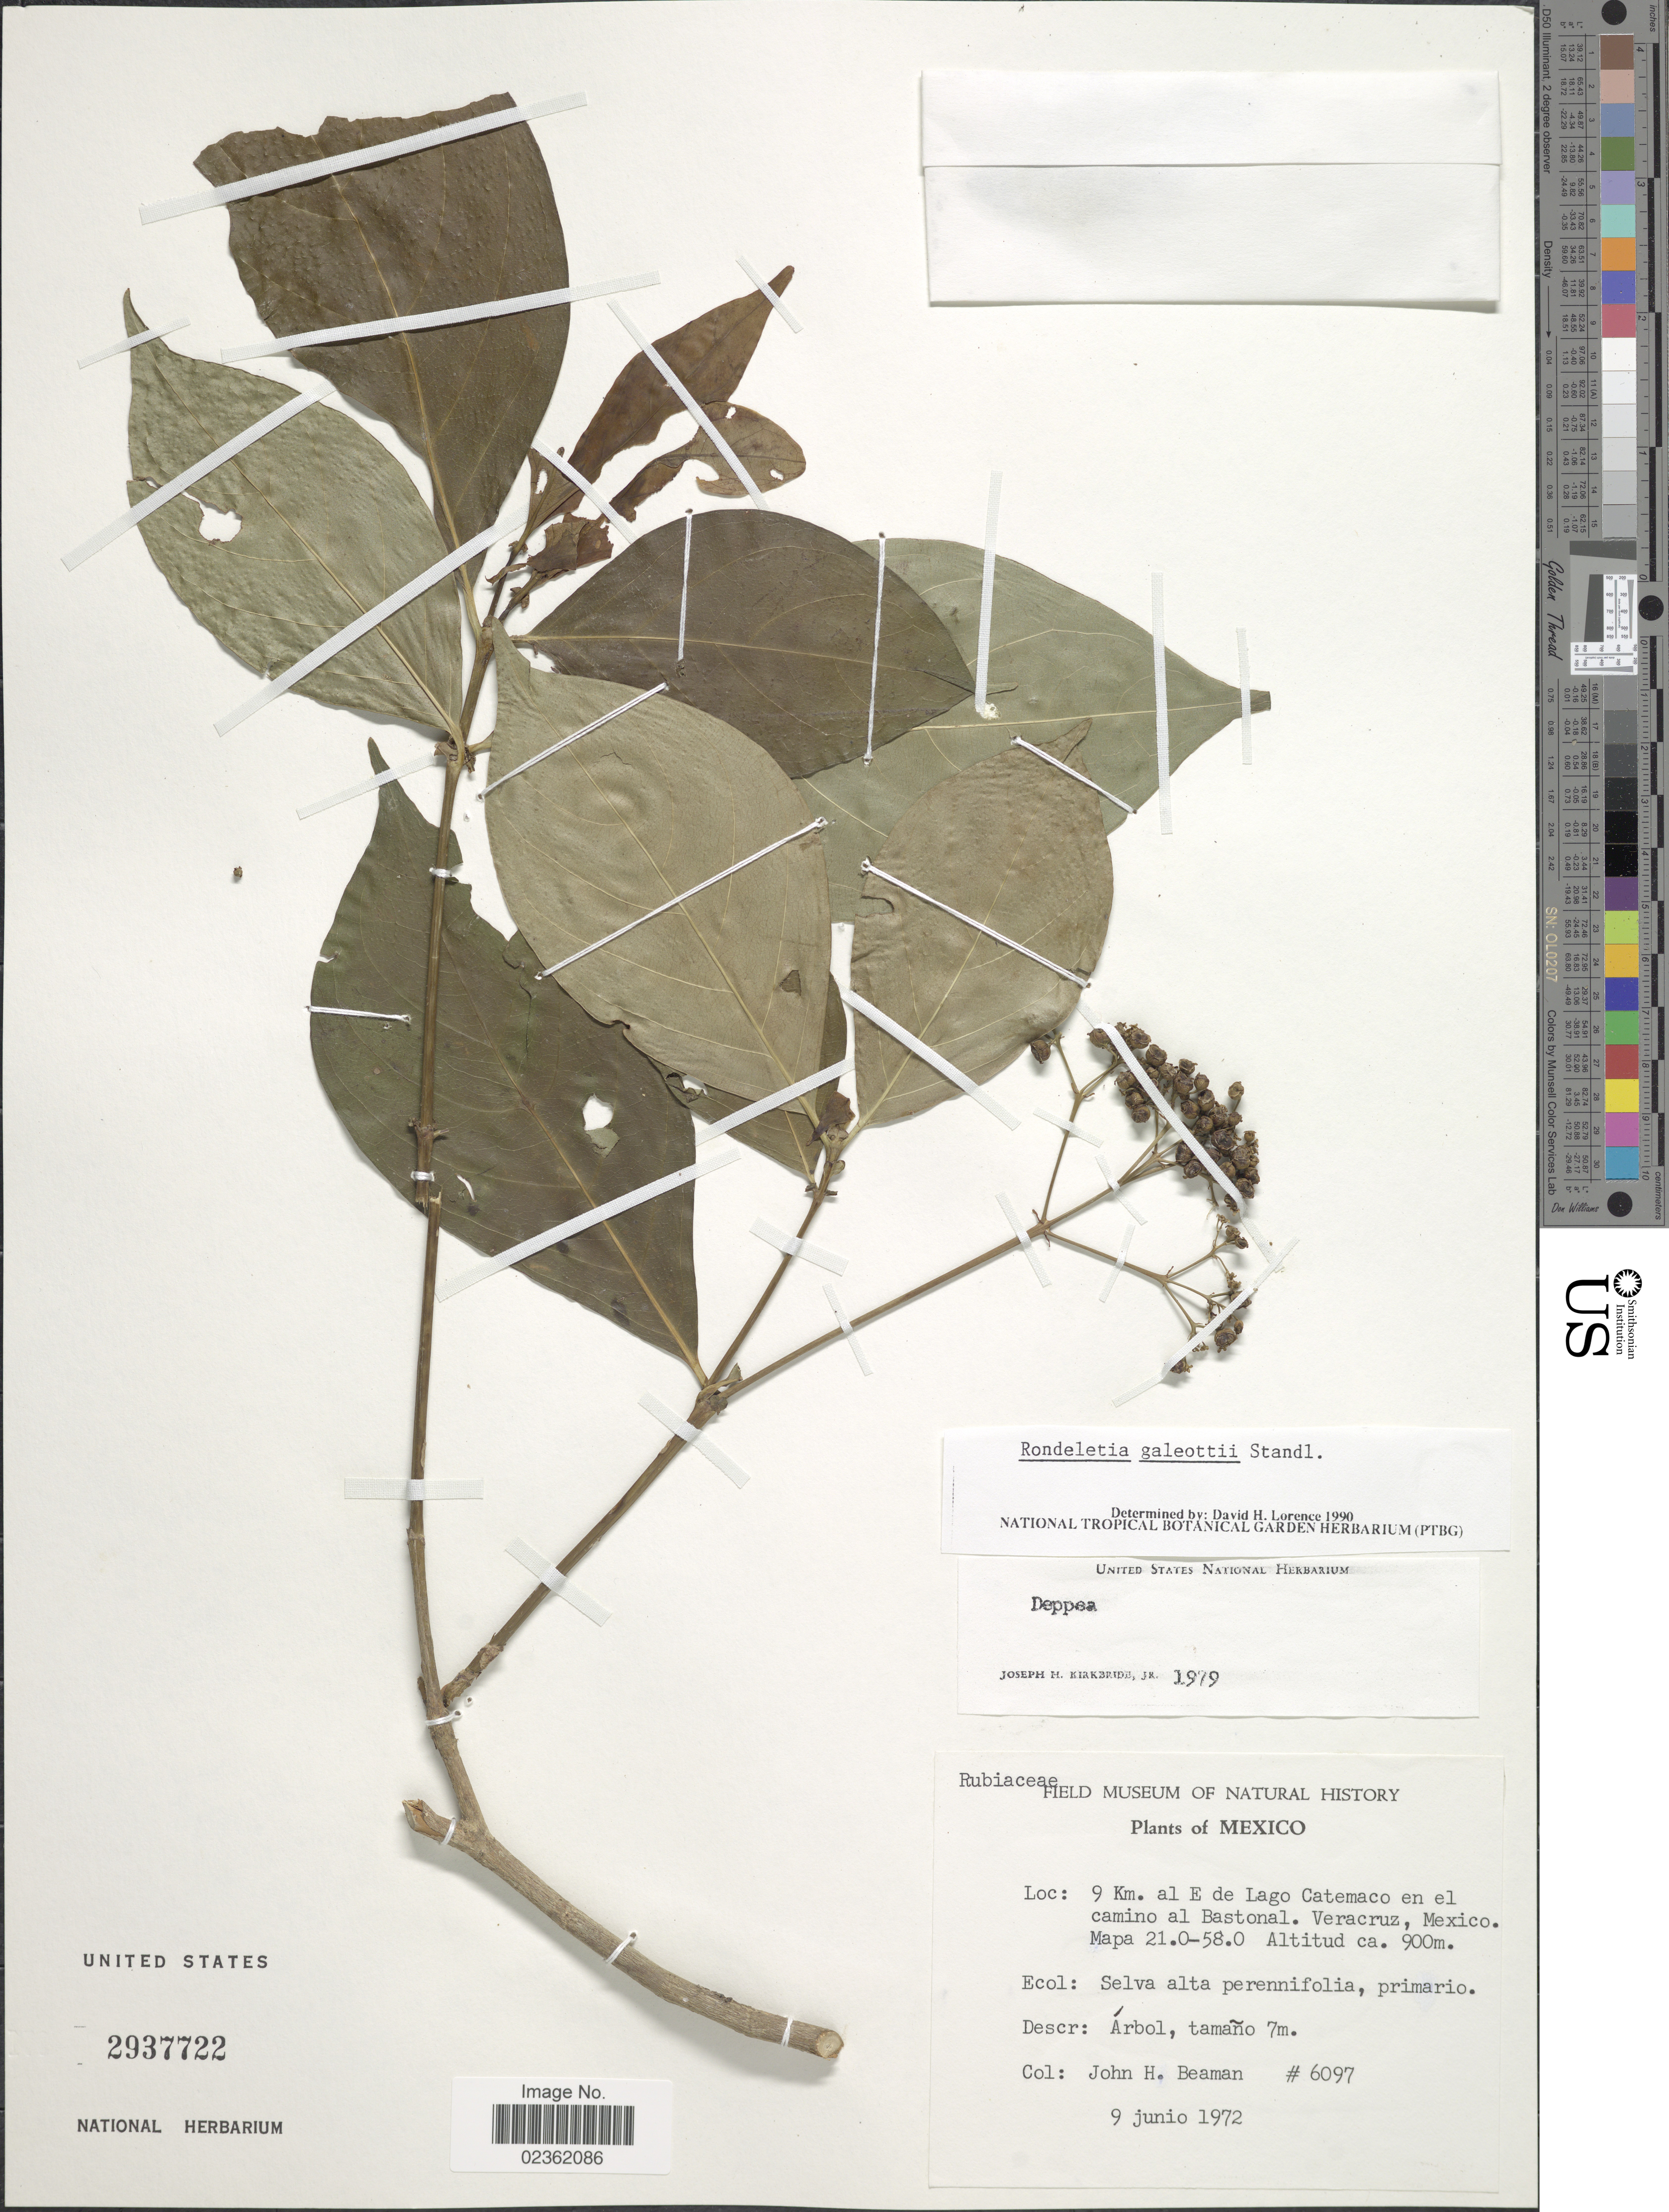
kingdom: Plantae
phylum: Tracheophyta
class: Magnoliopsida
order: Gentianales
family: Rubiaceae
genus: Rondeletia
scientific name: Rondeletia galeottii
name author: Standl.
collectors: J. H. Beaman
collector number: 6097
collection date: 1972-06-09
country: Mexico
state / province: Veracruz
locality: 9 Km. al E de Lago Catemaco en el camino al Bastonal, Veracruz, Mapa 21.0-58.0.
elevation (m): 900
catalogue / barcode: US 2937722